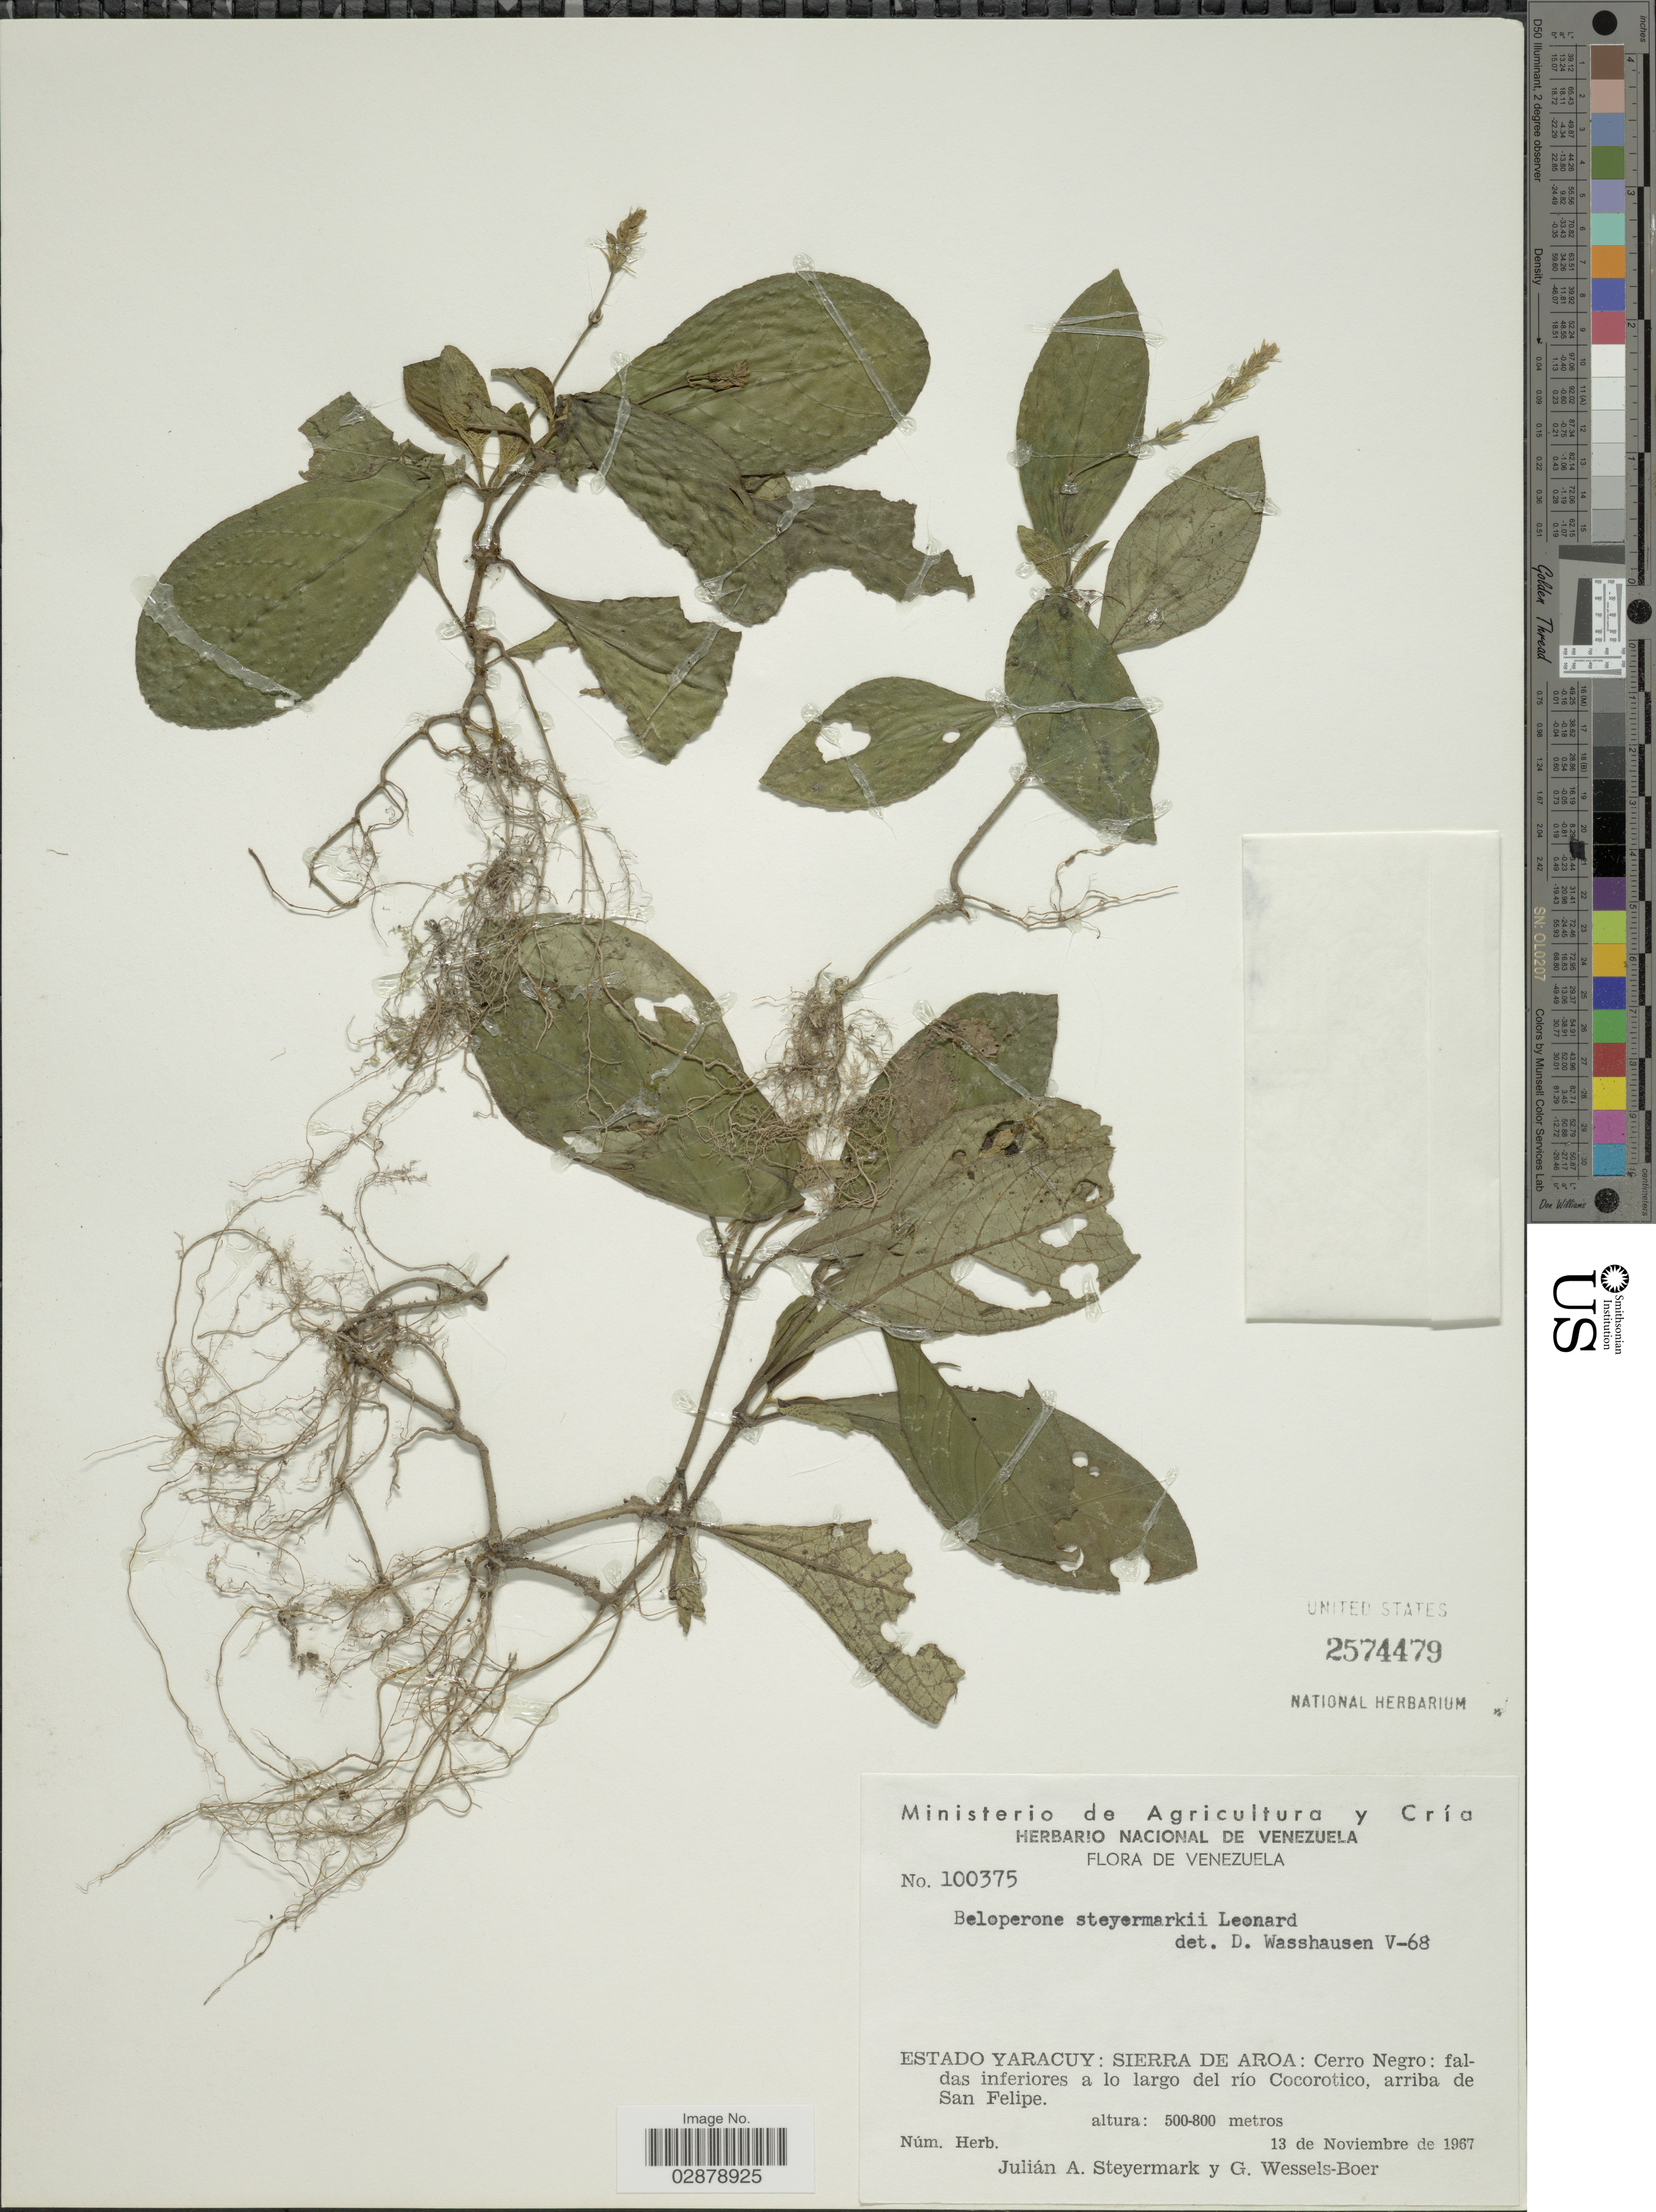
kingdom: Plantae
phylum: Tracheophyta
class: Magnoliopsida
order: Lamiales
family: Acanthaceae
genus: Justicia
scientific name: Justicia effusa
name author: D.N. Gibson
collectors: J. Steyermark & G. Wessels Boer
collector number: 100375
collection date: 1967-11-13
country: Venezuela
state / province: Yaracuy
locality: Sierra de Aroa: Cerro Negro: faldas inferiores a lo largo del río Cocorotico, arriba de San Felipe.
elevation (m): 500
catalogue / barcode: US 2574479